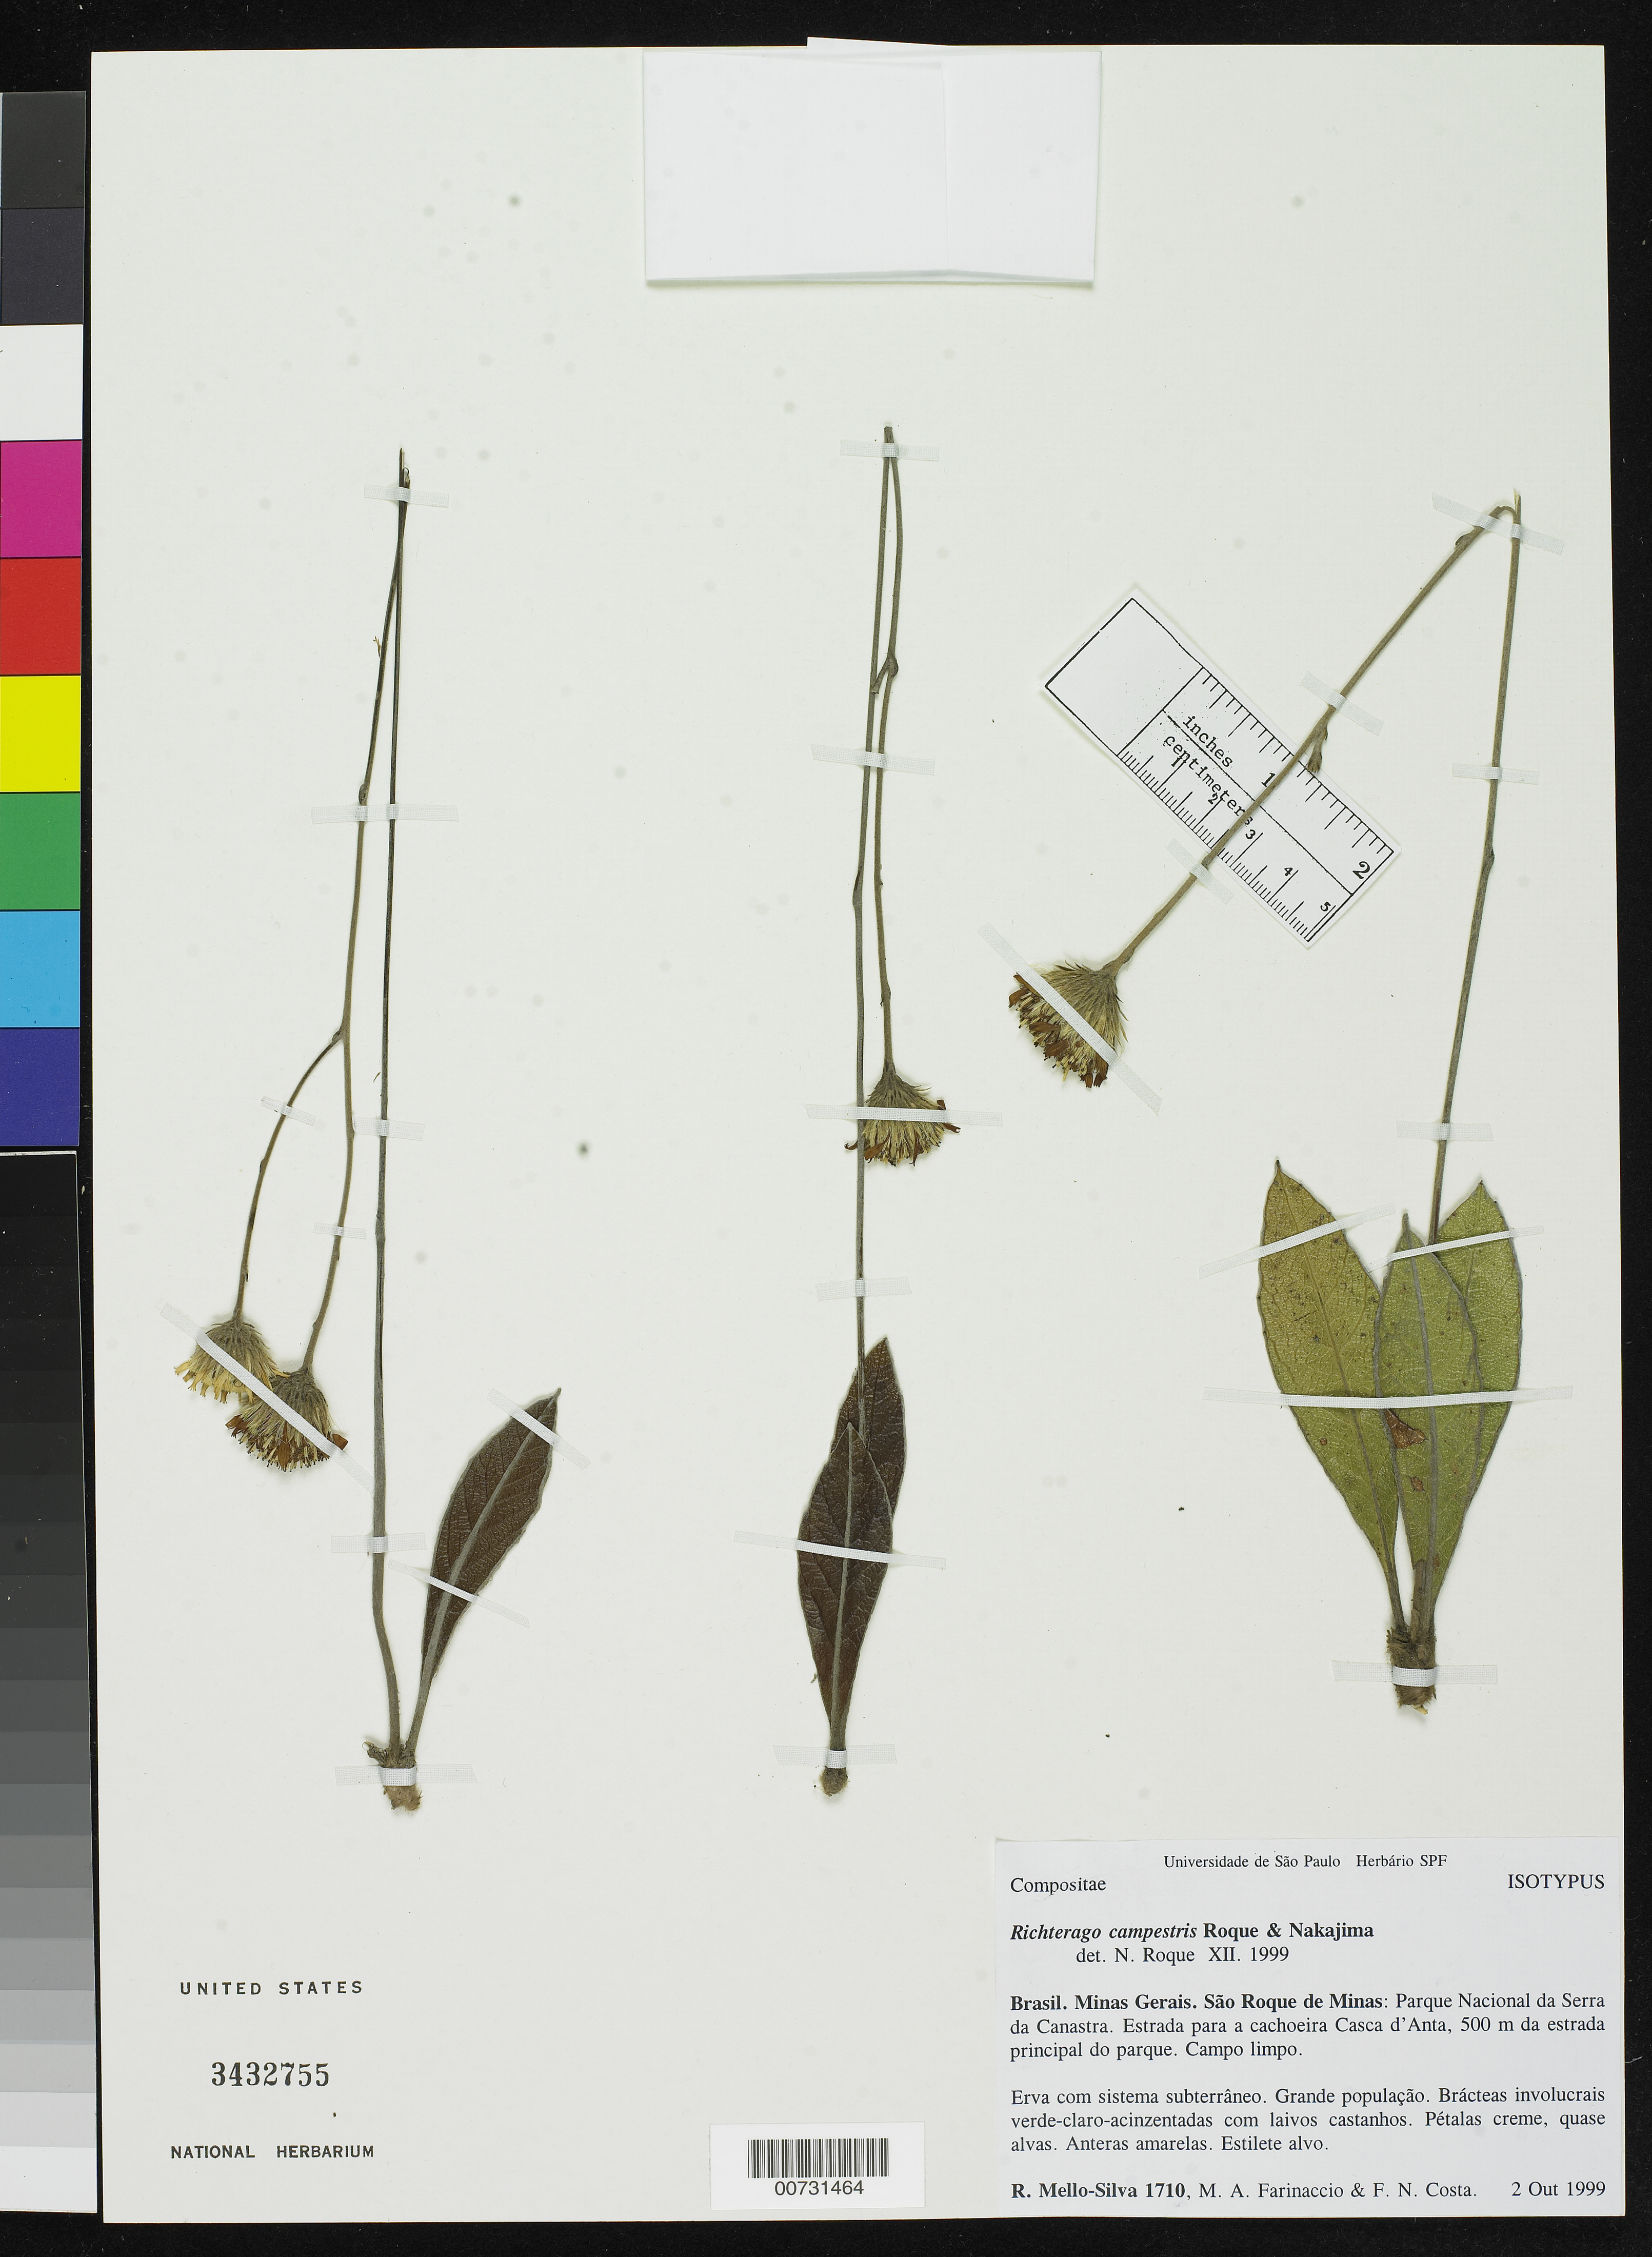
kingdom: Plantae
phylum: Tracheophyta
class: Magnoliopsida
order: Asterales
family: Asteraceae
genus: Richterago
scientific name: Richterago campestris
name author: Roque & J.N. Nakaj.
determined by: Roque, N.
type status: Isotype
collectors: R. Mello-Silva, M. A. Farinaccio & F. N. Costa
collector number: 1710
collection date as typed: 02 Oct 1999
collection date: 1999-10-02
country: Brazil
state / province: Minas Gerais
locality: Minas Gerais. São Roque de Minas: Parque Nacional da Serra da Canastra. Estrada para a cachoeira Casca d'Anta, 500 m da estrada principal do parque.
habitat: Campo limpo.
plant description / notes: Holotype at SPF.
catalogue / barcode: US 3432755